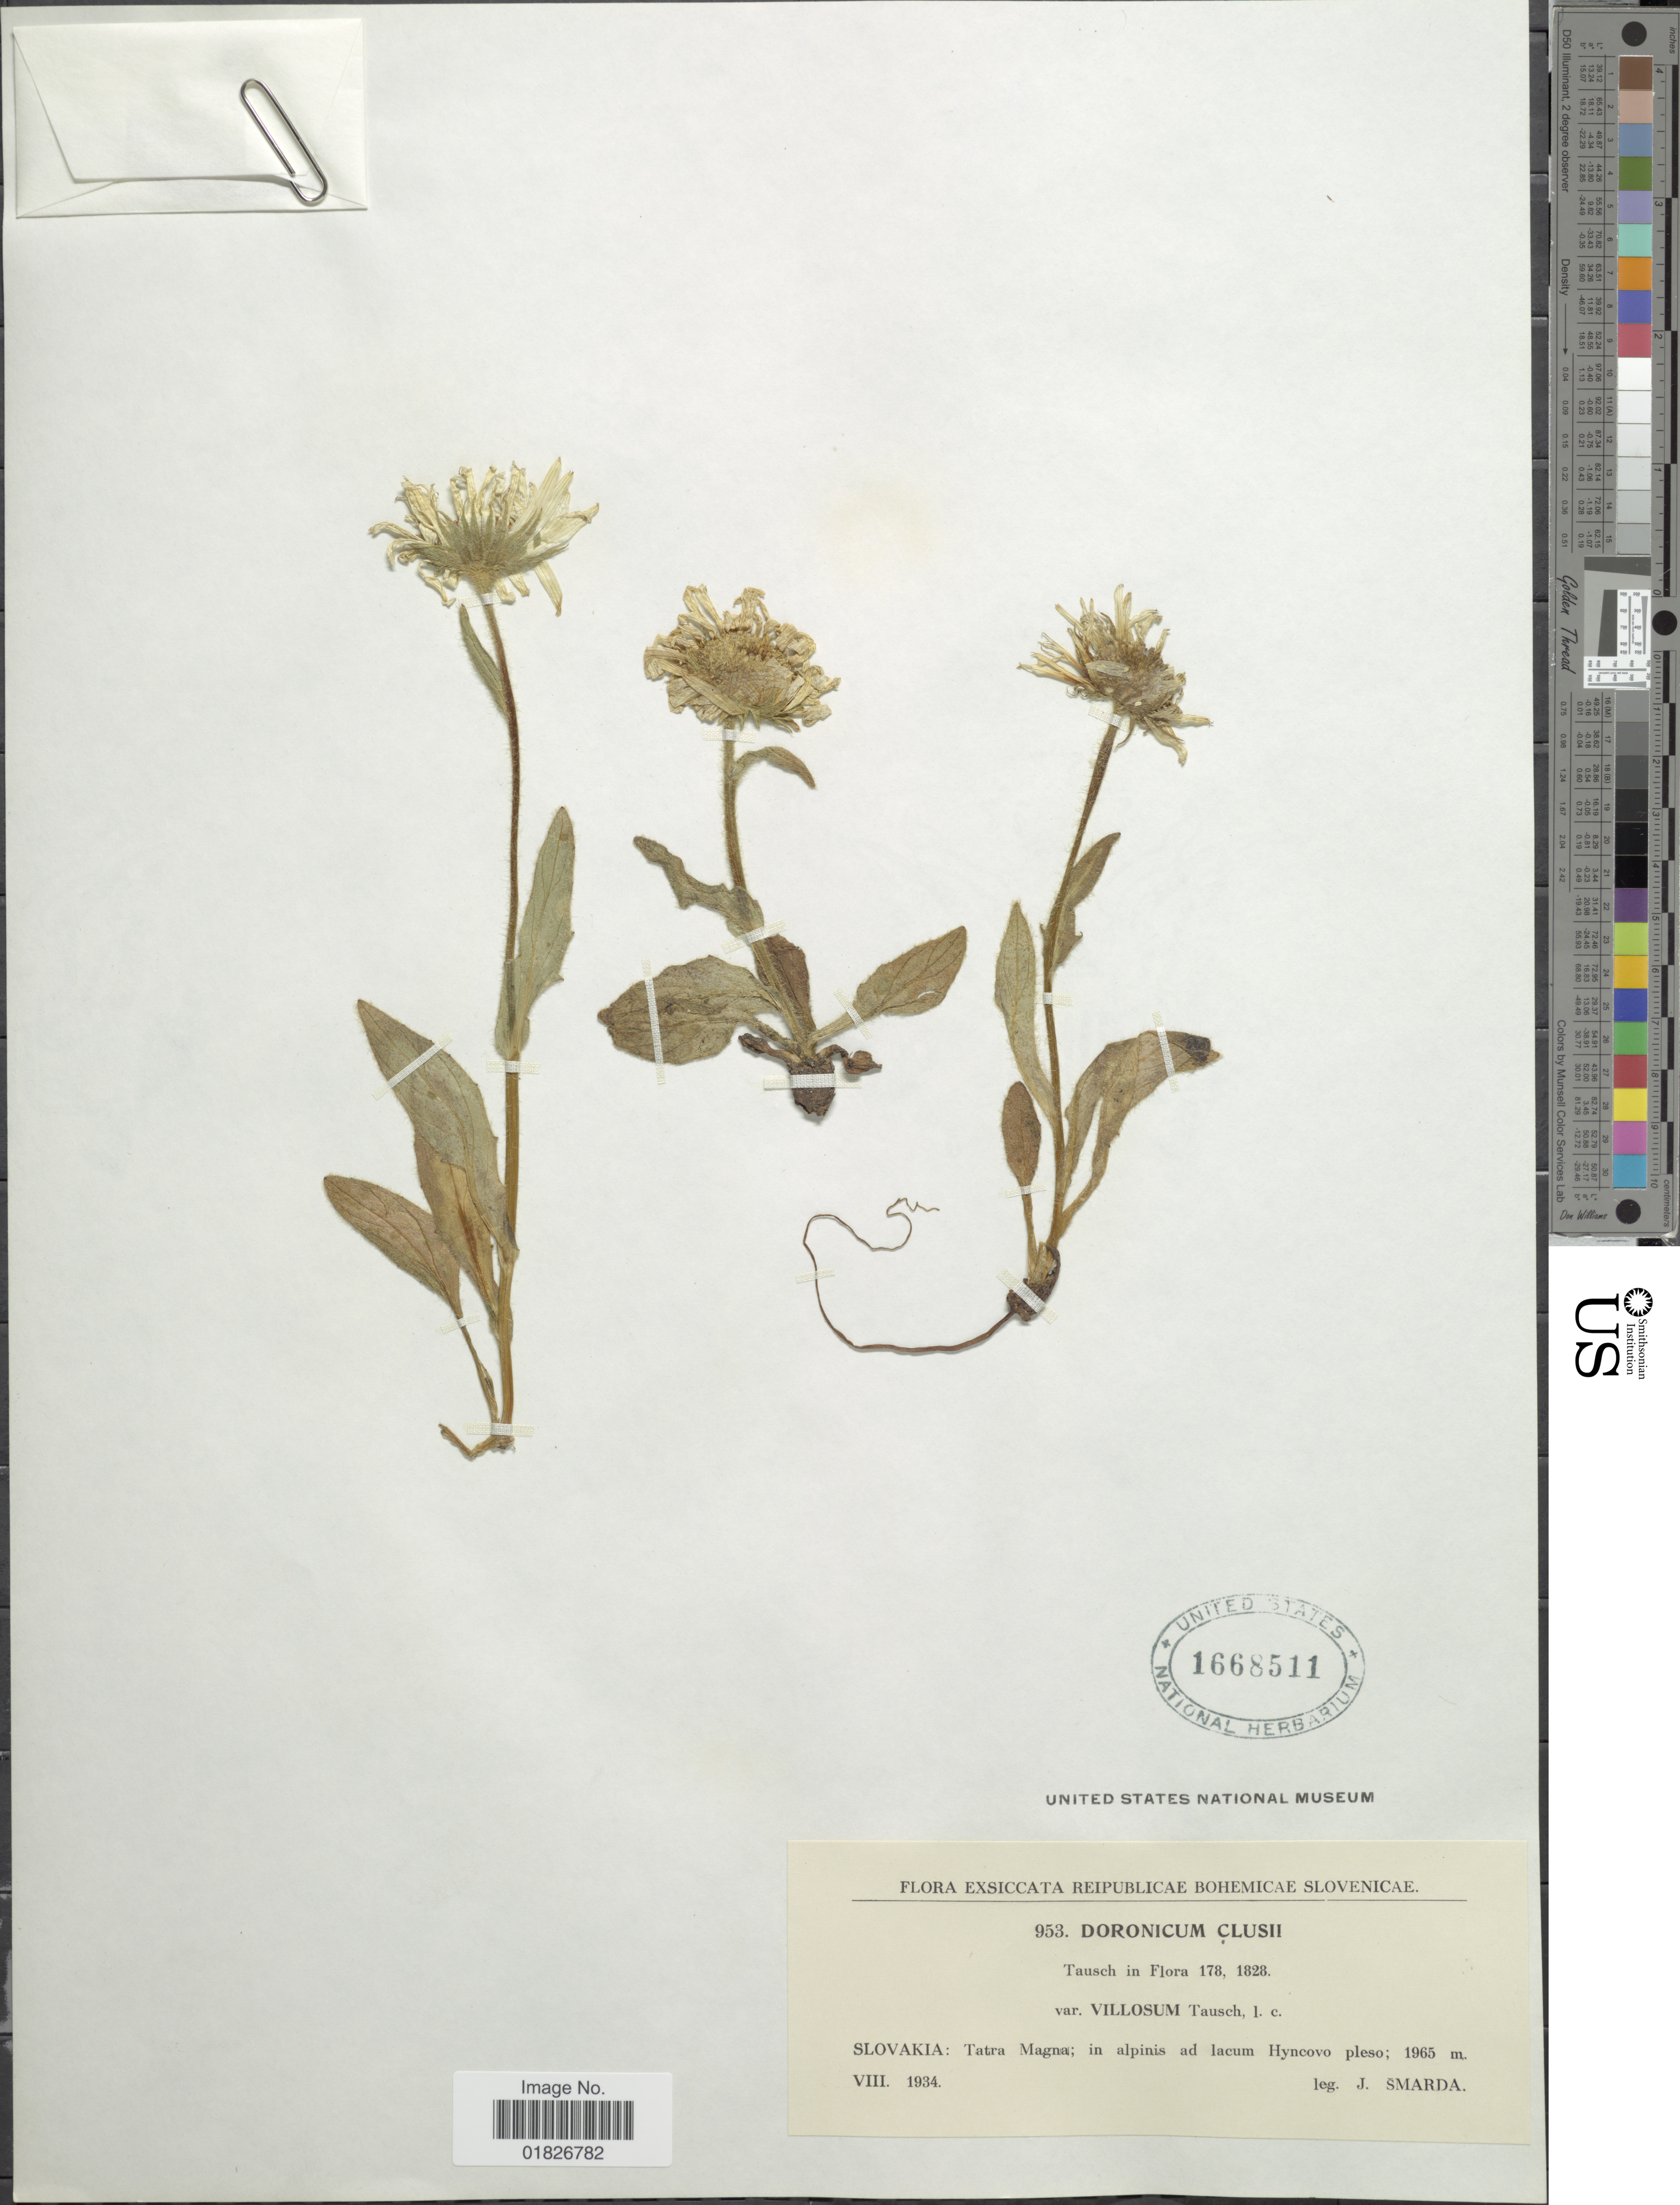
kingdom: Plantae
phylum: Tracheophyta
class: Magnoliopsida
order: Asterales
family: Asteraceae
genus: Doronicum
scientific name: Doronicum clusii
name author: (All.) Tausch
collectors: J. Smarda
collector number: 853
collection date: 1934-08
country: Slovakia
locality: Slovakia, Tatra Magna, ad lacum Hyncovo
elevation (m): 1965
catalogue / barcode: US 1668511